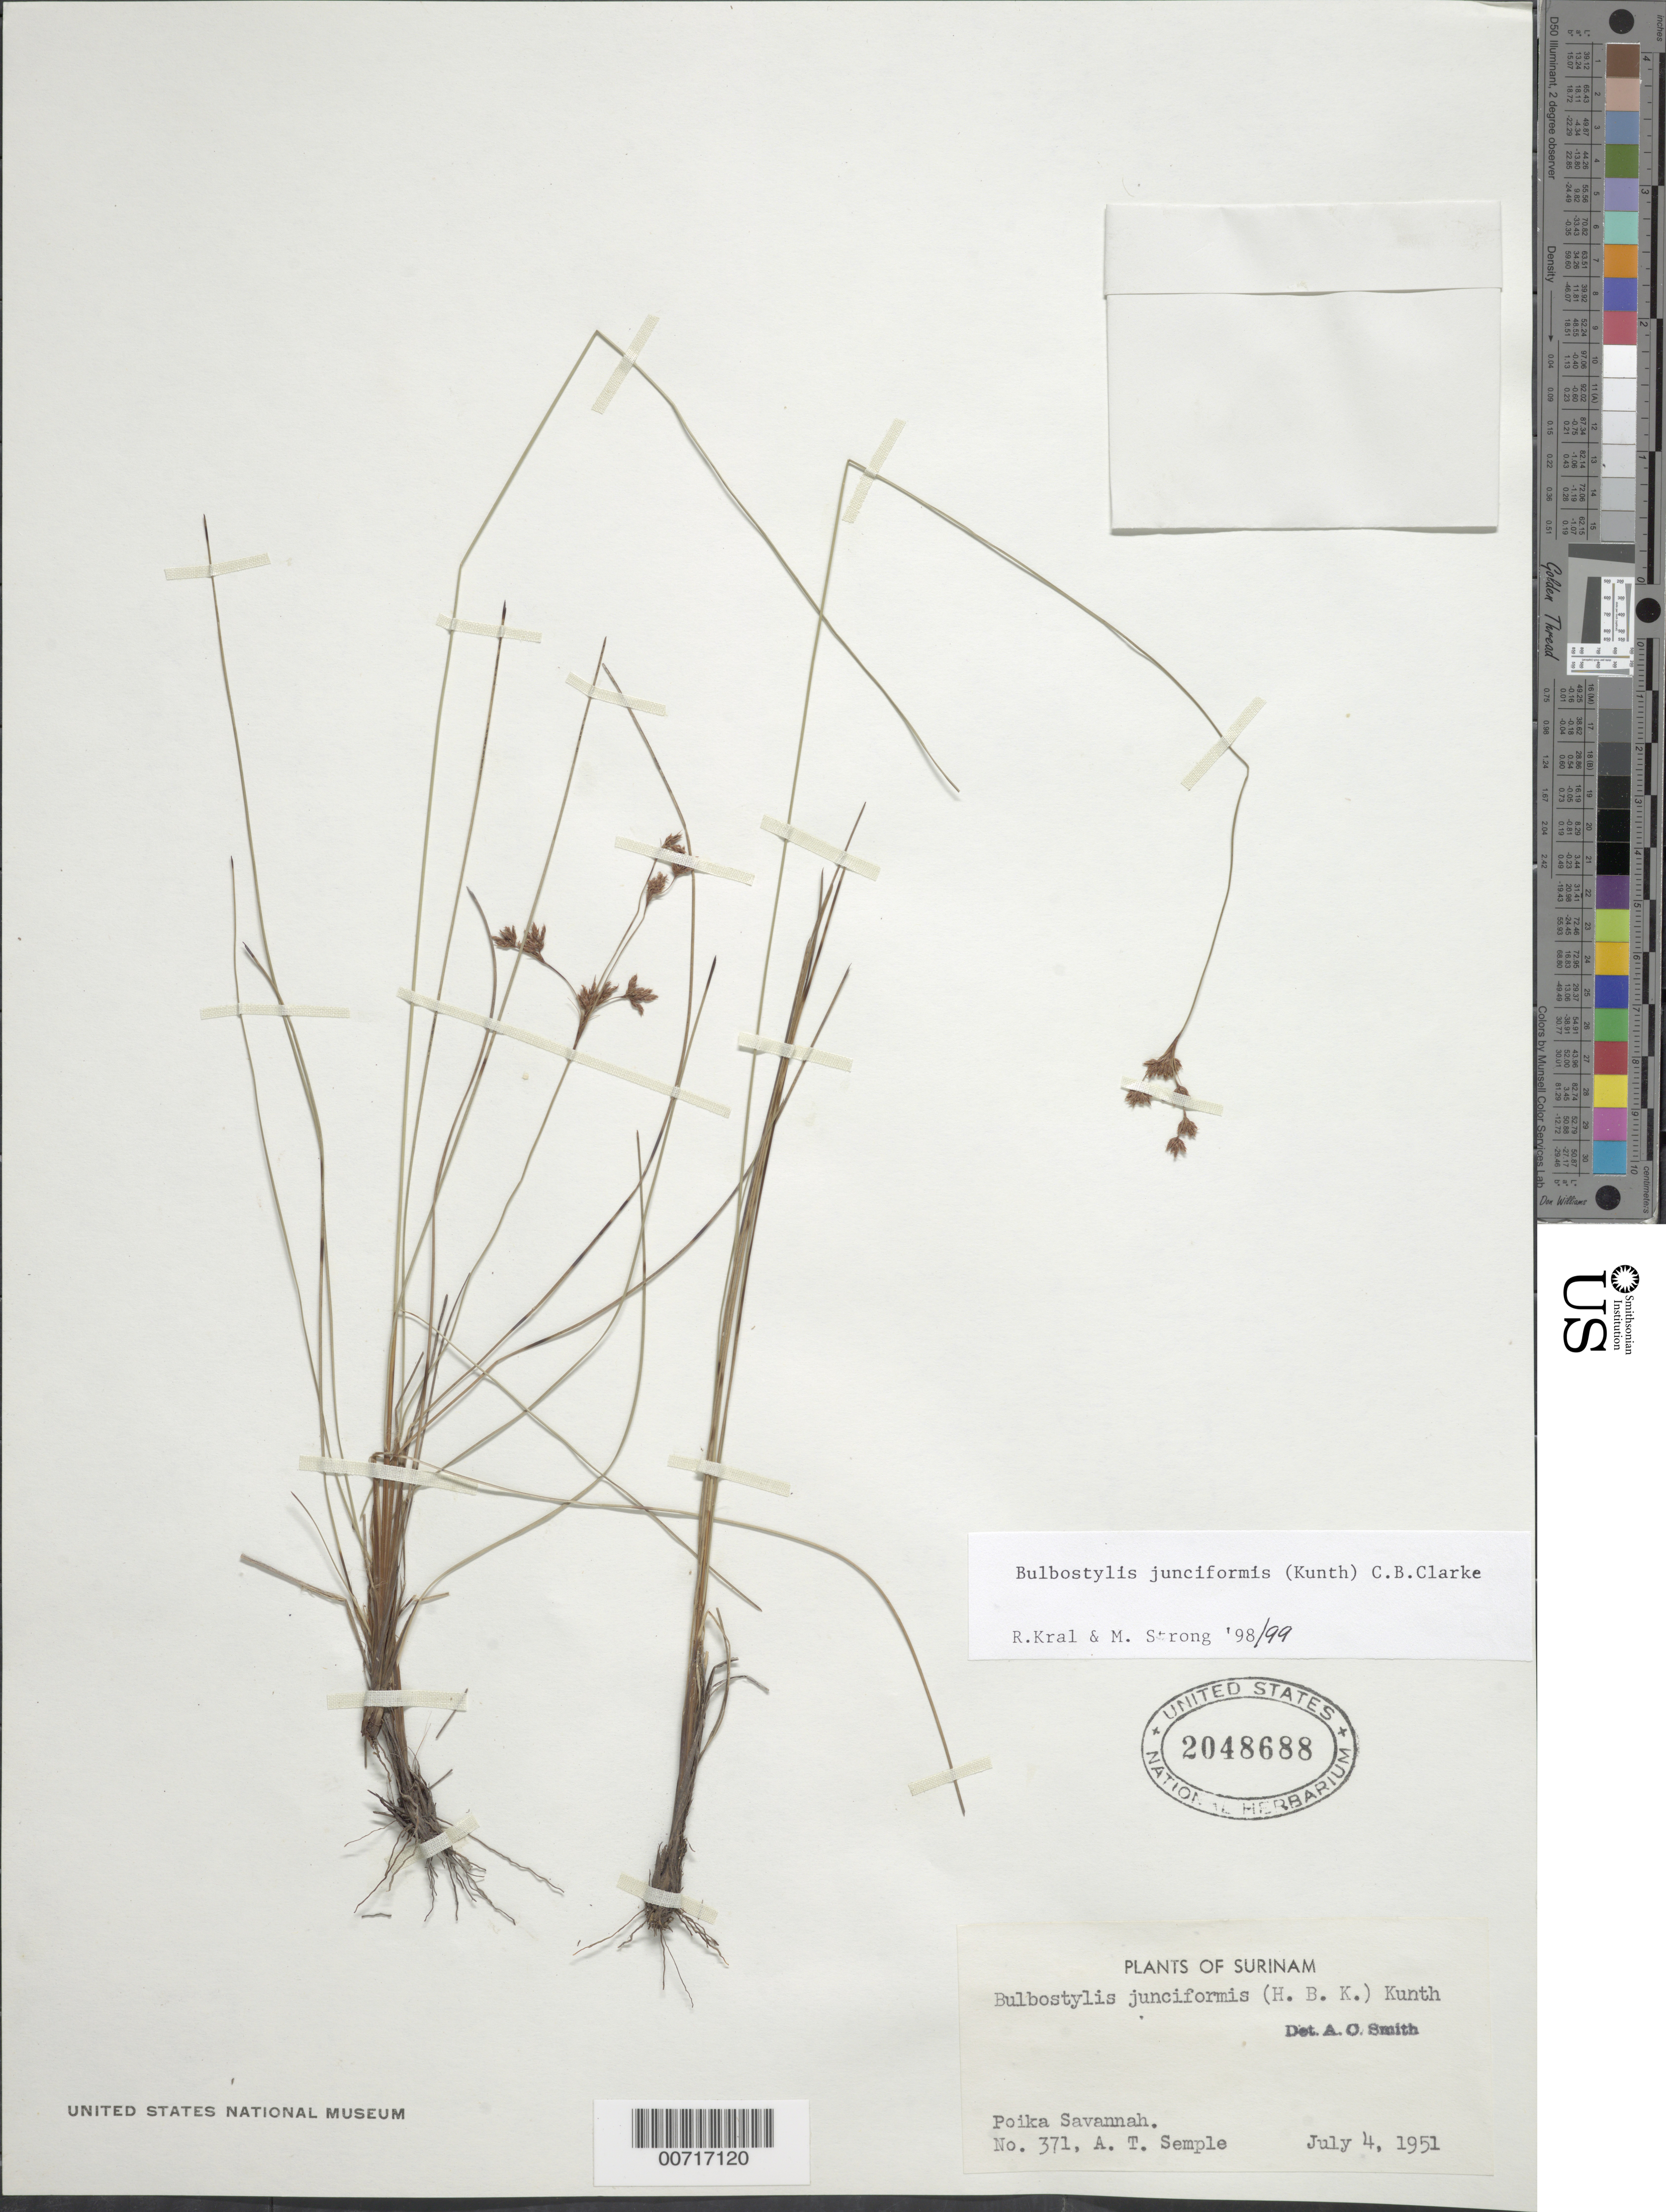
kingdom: Plantae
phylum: Tracheophyta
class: Liliopsida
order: Poales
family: Cyperaceae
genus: Bulbostylis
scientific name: Bulbostylis junciformis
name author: (Kunth) C.B. Clarke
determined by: Kral, R.; Strong, M. T.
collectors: A. Semple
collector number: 371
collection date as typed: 4-Jul-51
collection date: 1951-07-04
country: Suriname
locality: Poika Savanna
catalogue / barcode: US 2048688